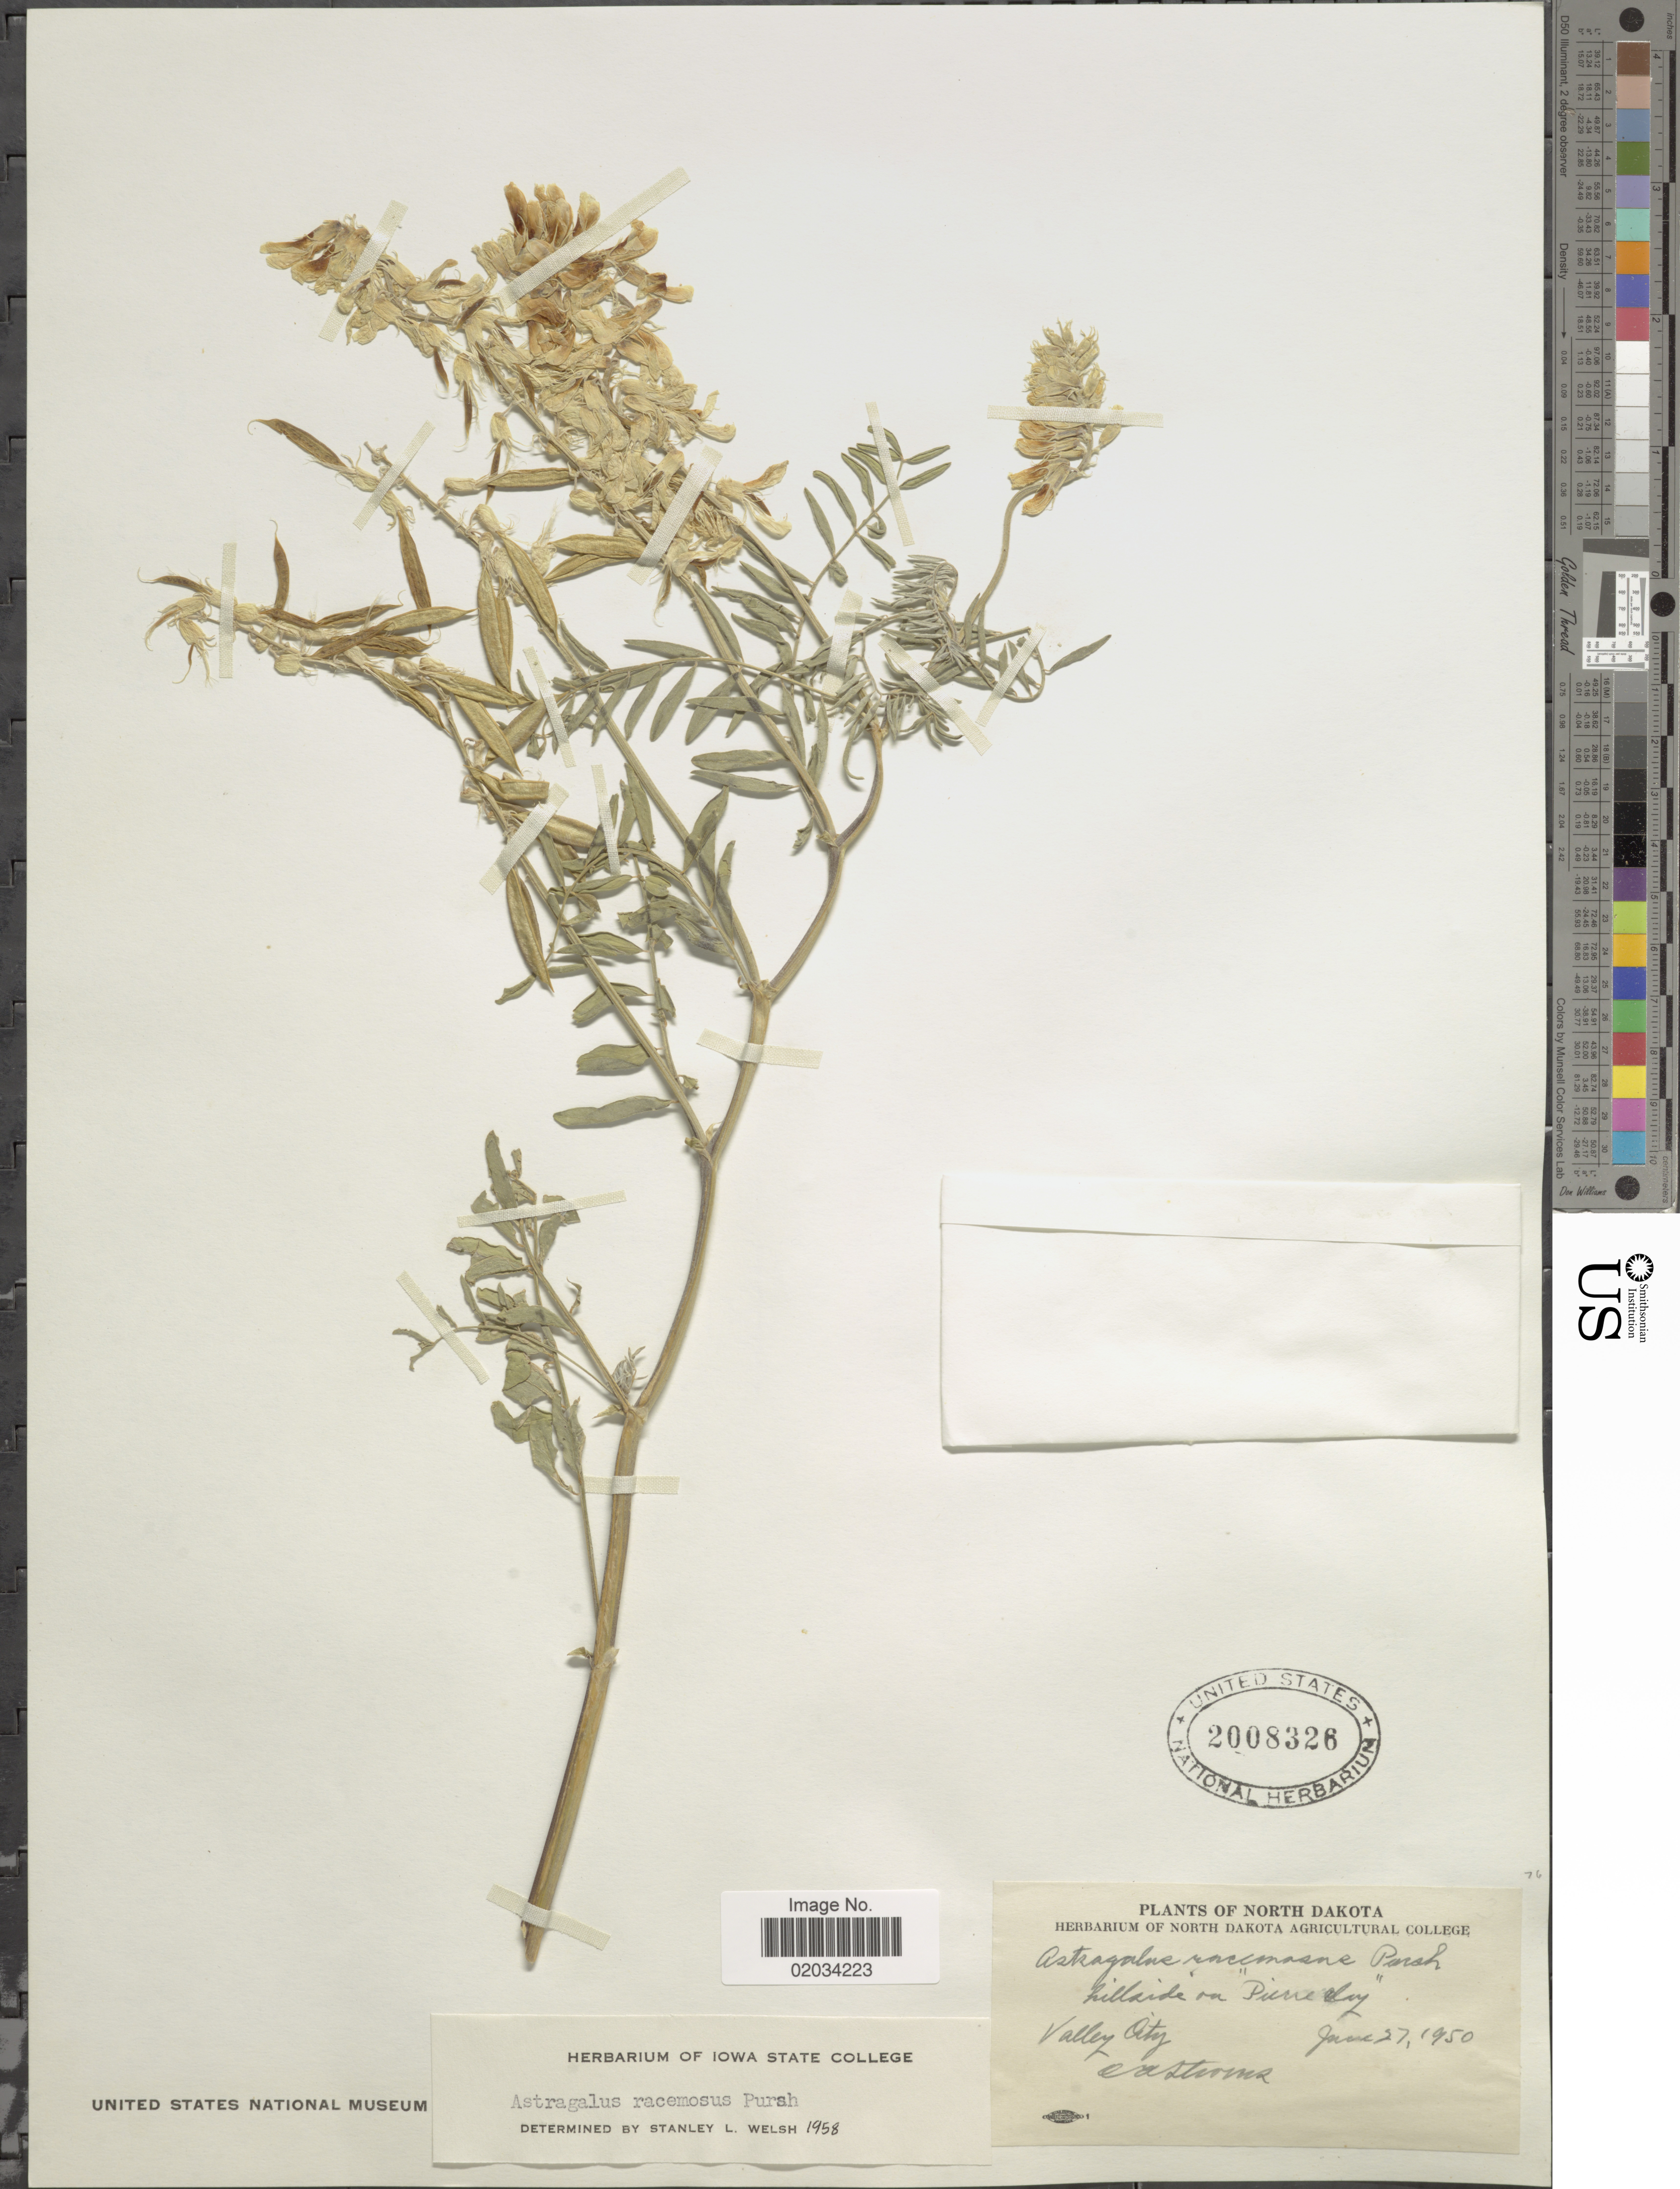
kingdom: Plantae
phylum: Tracheophyta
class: Magnoliopsida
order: Fabales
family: Fabaceae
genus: Astragalus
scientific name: Astragalus racemosus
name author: Pursh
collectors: O. A. Stevens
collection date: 1950-06-27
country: United States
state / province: North Dakota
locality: Valley City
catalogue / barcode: US 2008326